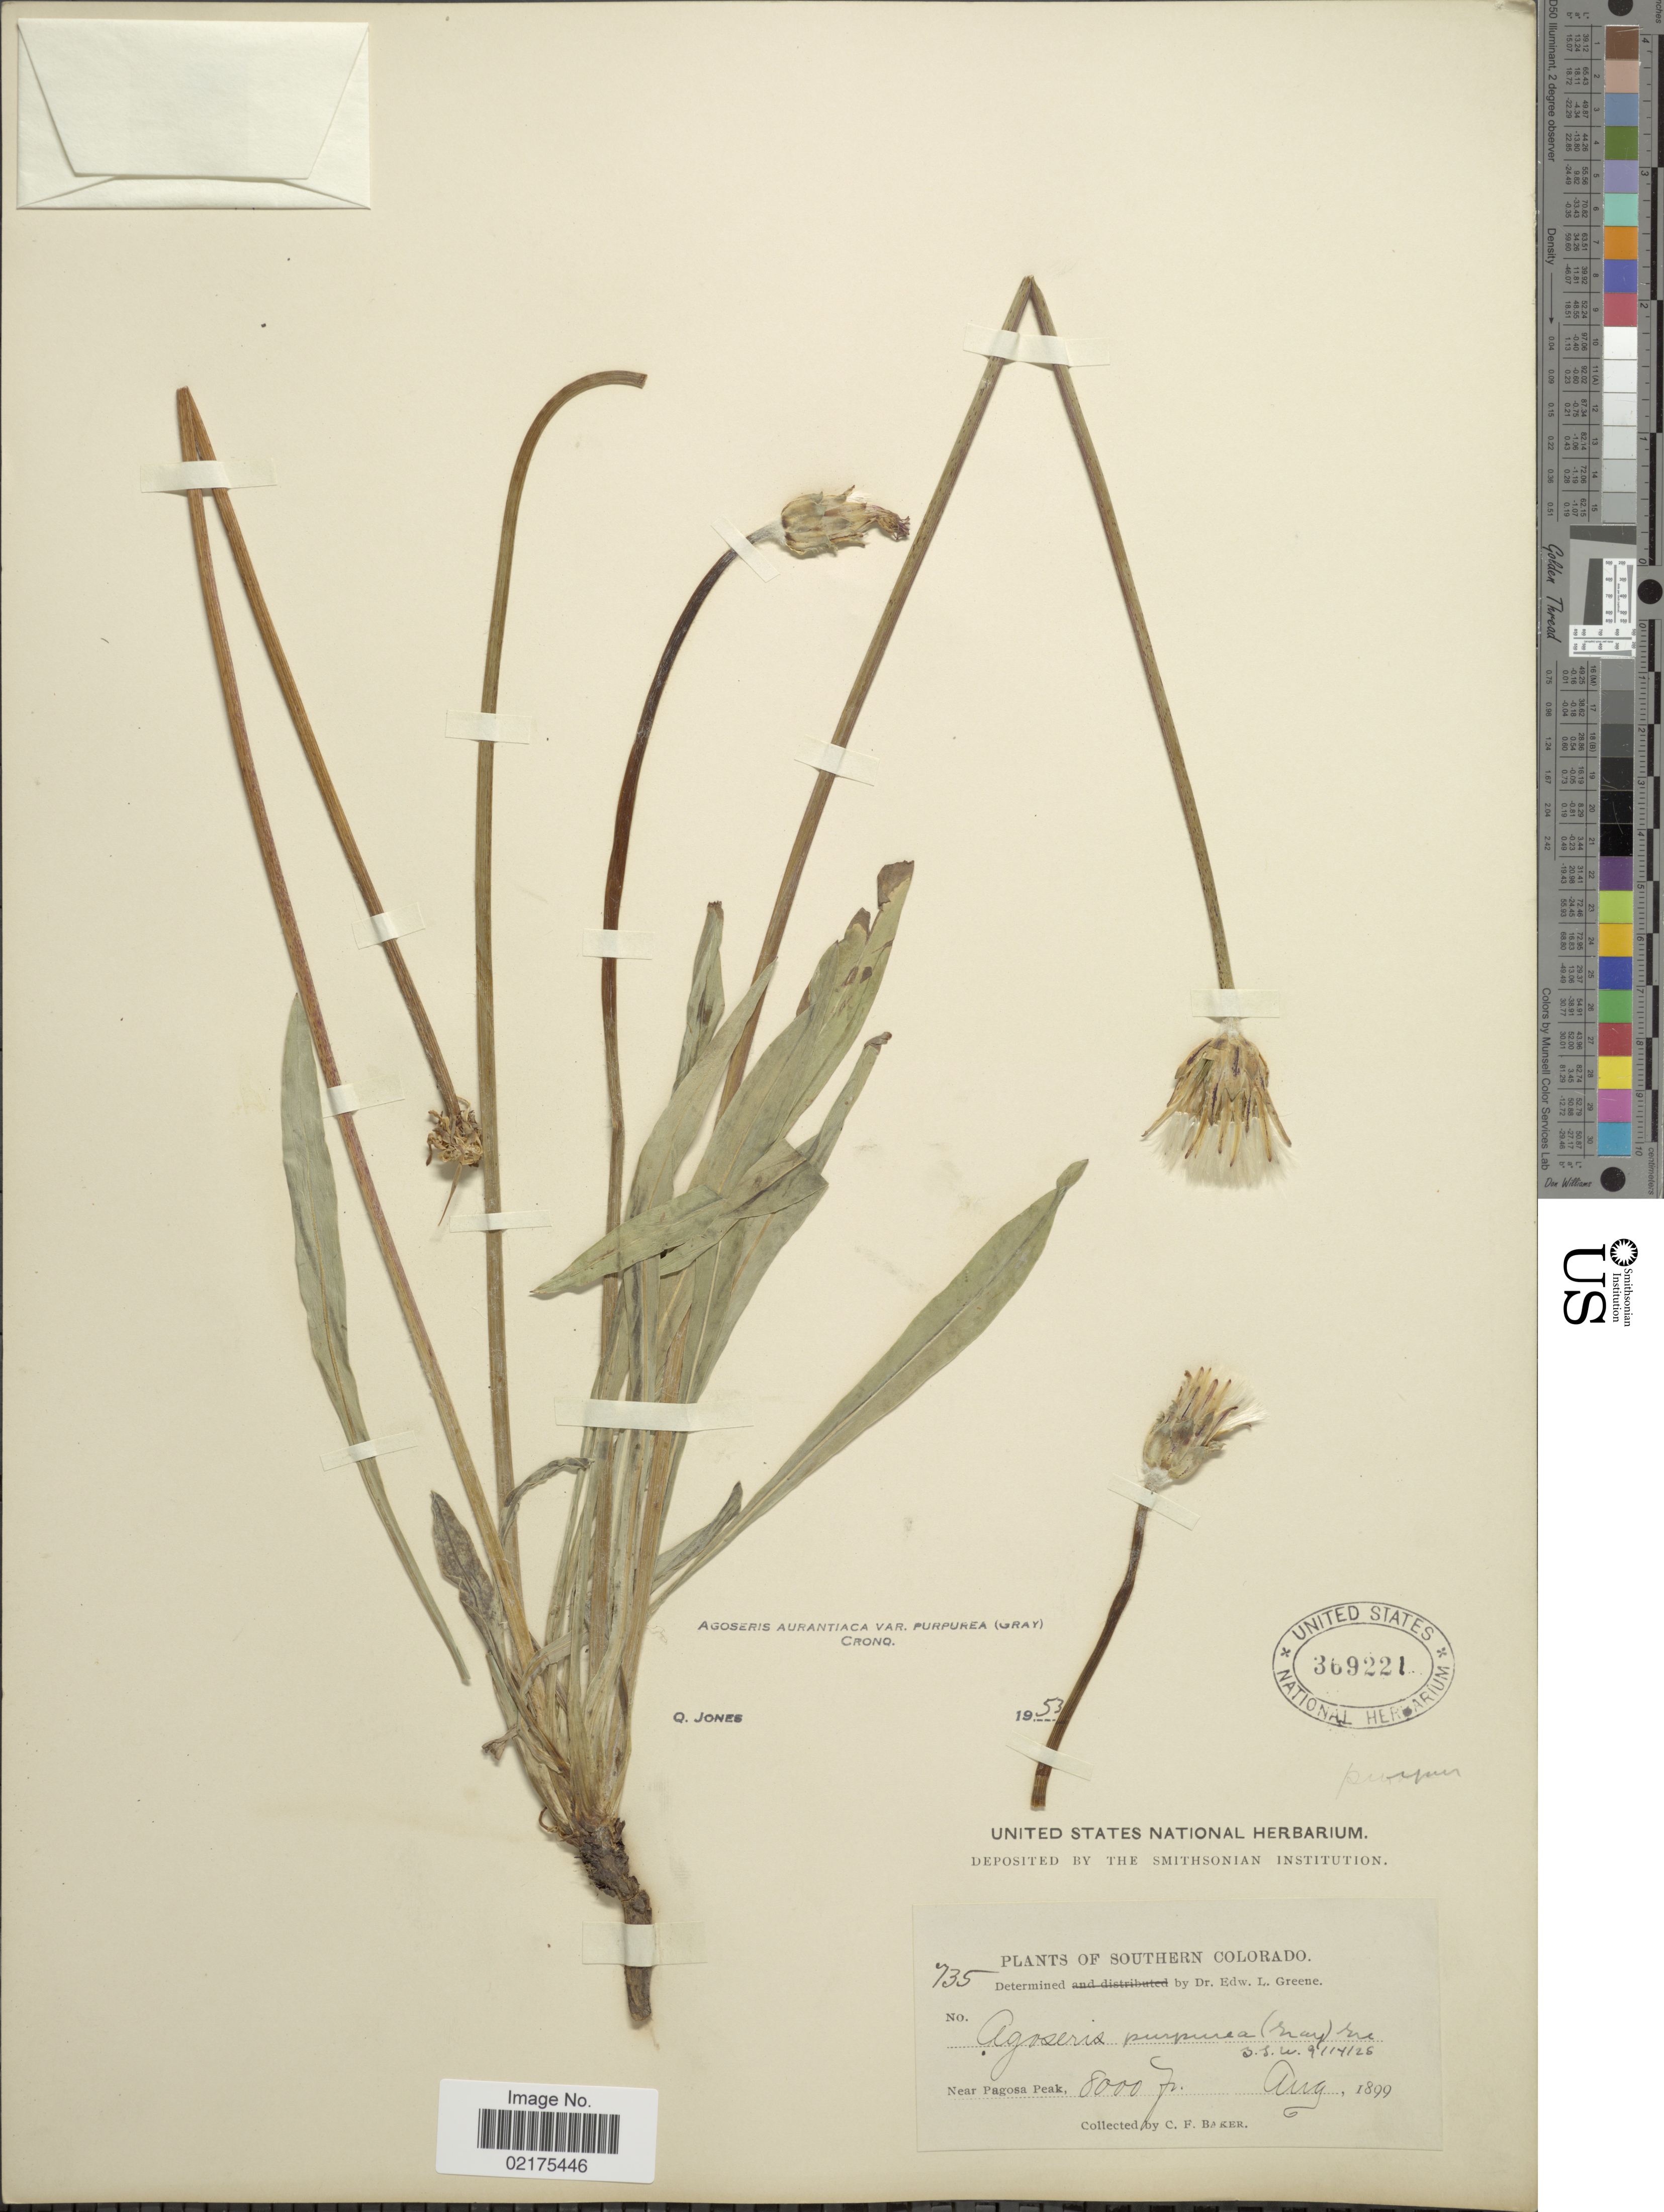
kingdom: Plantae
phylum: Tracheophyta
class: Magnoliopsida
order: Asterales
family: Asteraceae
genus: Agoseris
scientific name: Agoseris aurantiaca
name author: (Hook.) Greene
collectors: C. F. Baker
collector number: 735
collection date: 1899-08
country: United States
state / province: Colorado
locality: Southern Colorado, near Pagosa Peak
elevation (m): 2438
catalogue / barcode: US 369221